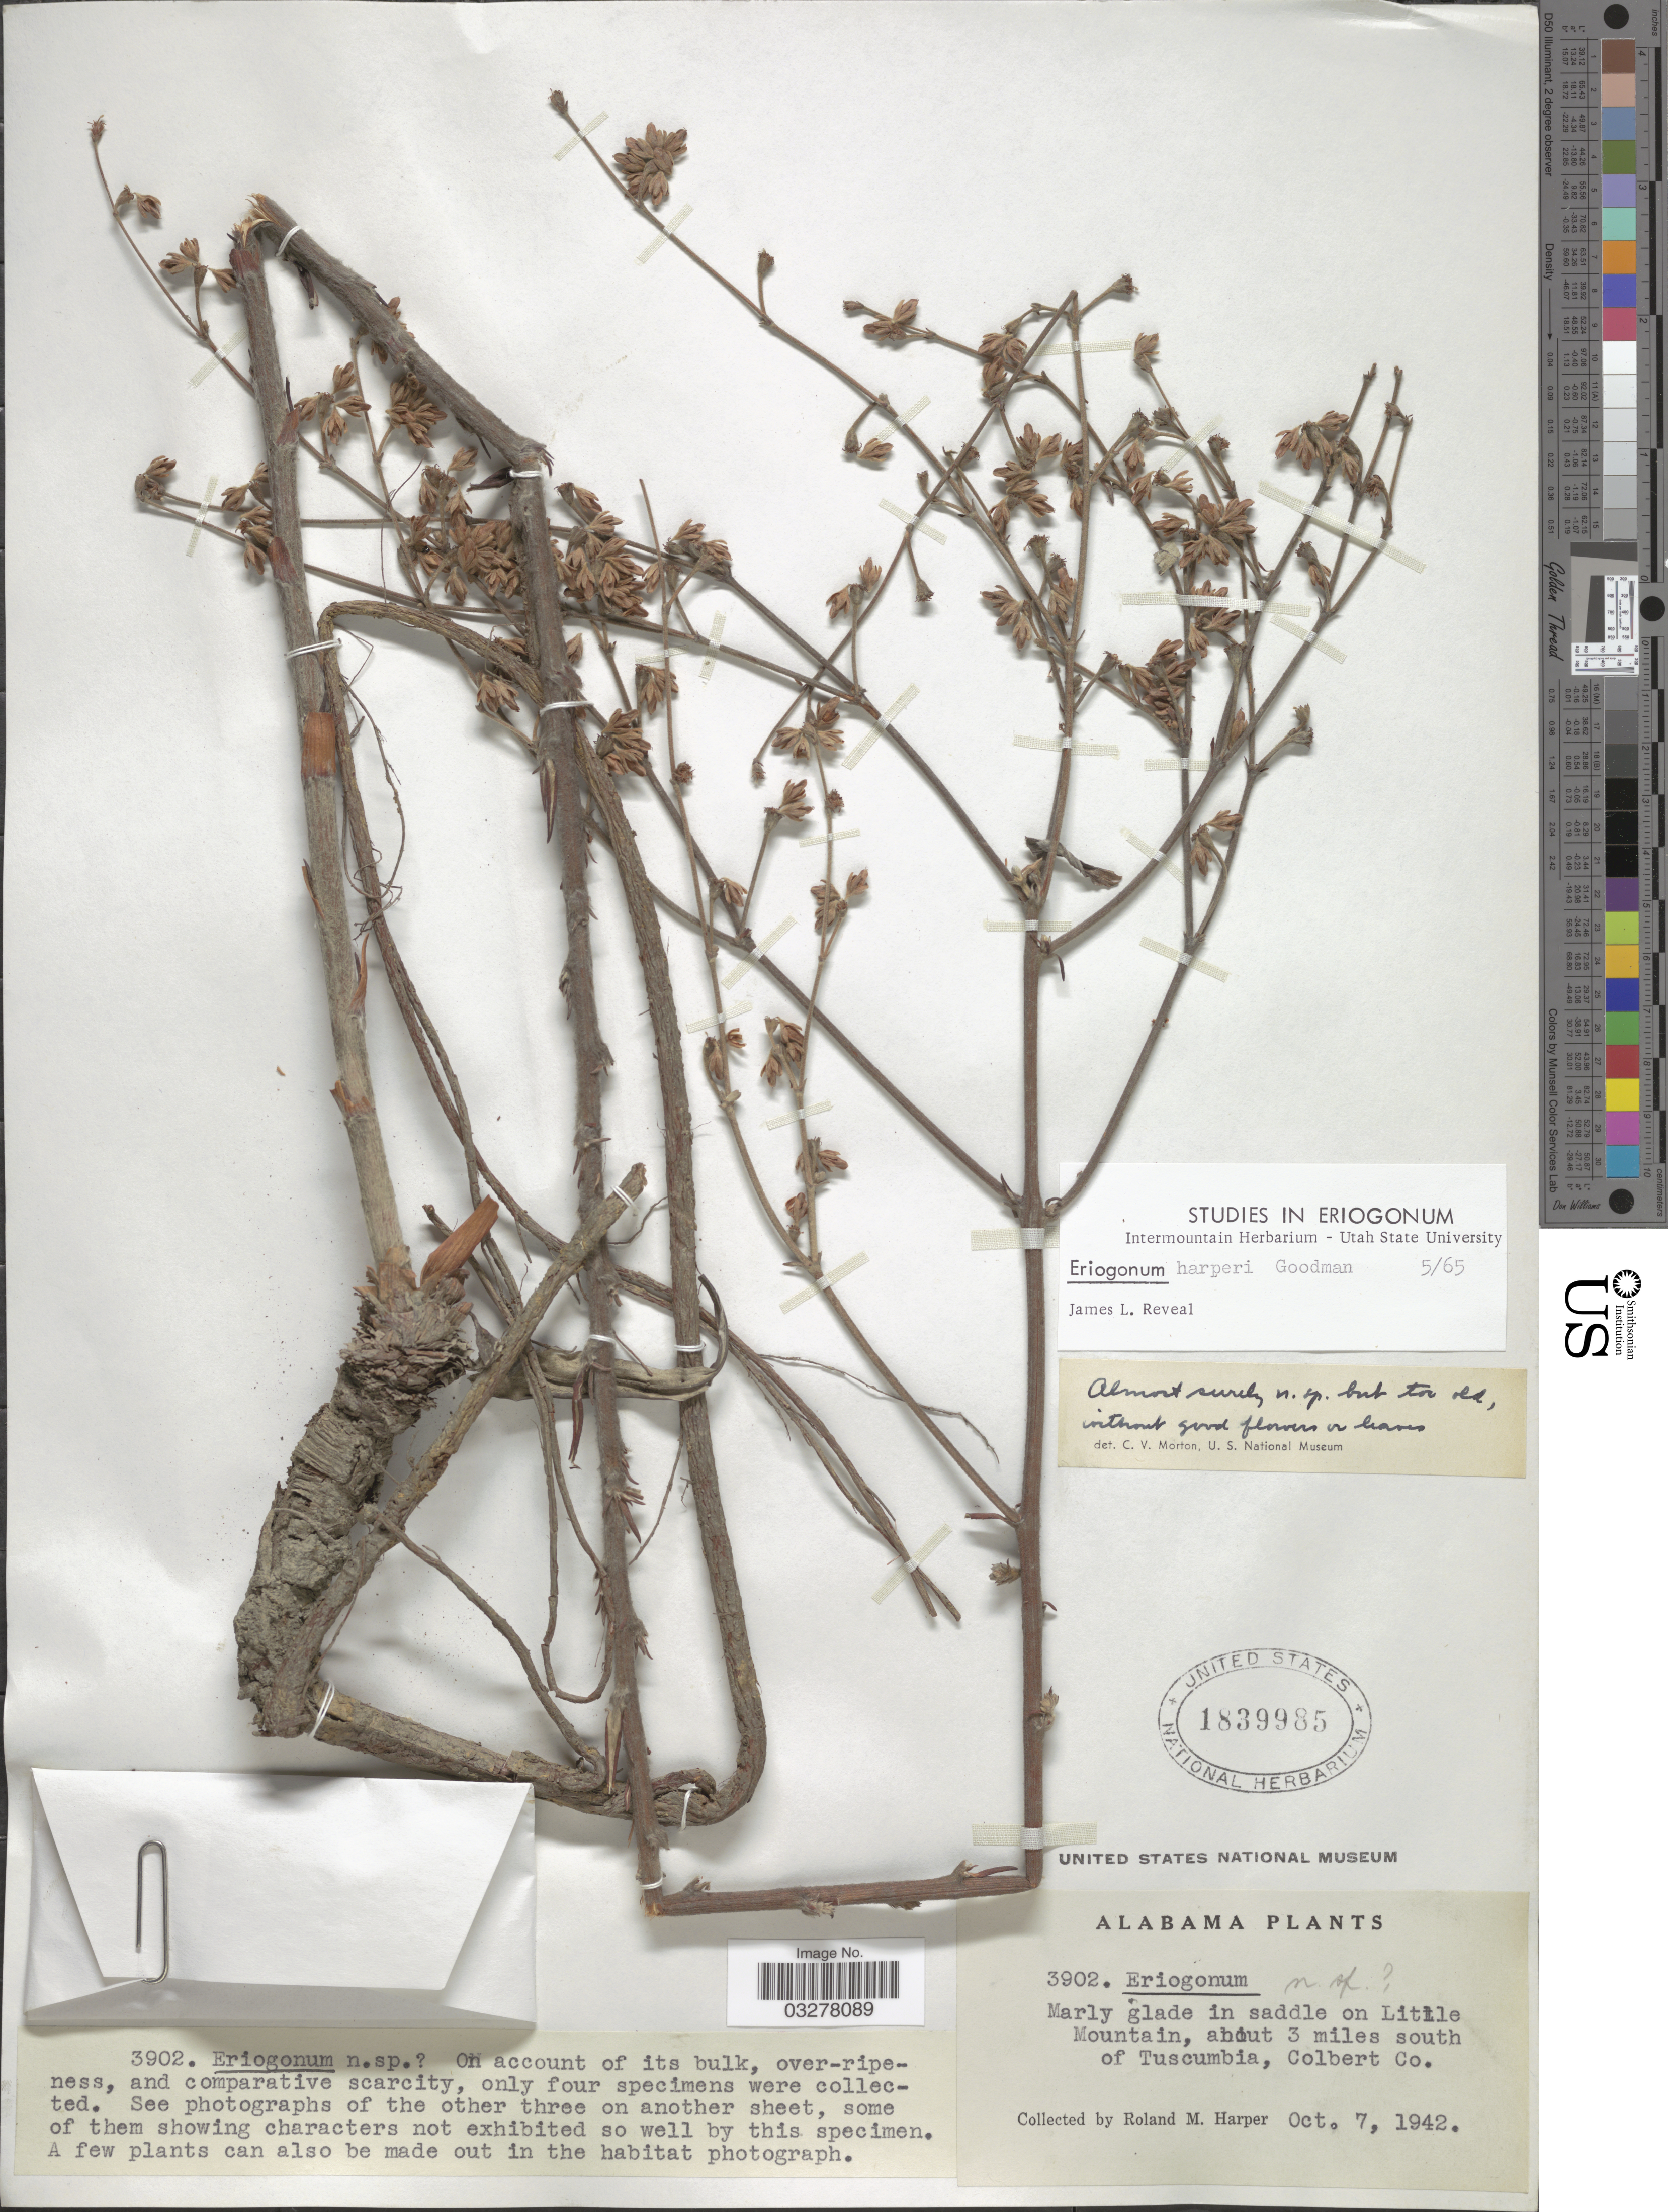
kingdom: Plantae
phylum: Tracheophyta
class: Magnoliopsida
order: Caryophyllales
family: Polygonaceae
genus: Eriogonum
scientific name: Eriogonum longifolium var. harperi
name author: Nutt.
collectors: R. M. Harper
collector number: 3902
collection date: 1942-10-07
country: United States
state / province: Alabama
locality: Marly glade in saddle on Little Mountain, about 3 miles south of Tuscumbia, Colbert Co.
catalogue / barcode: US 1839985